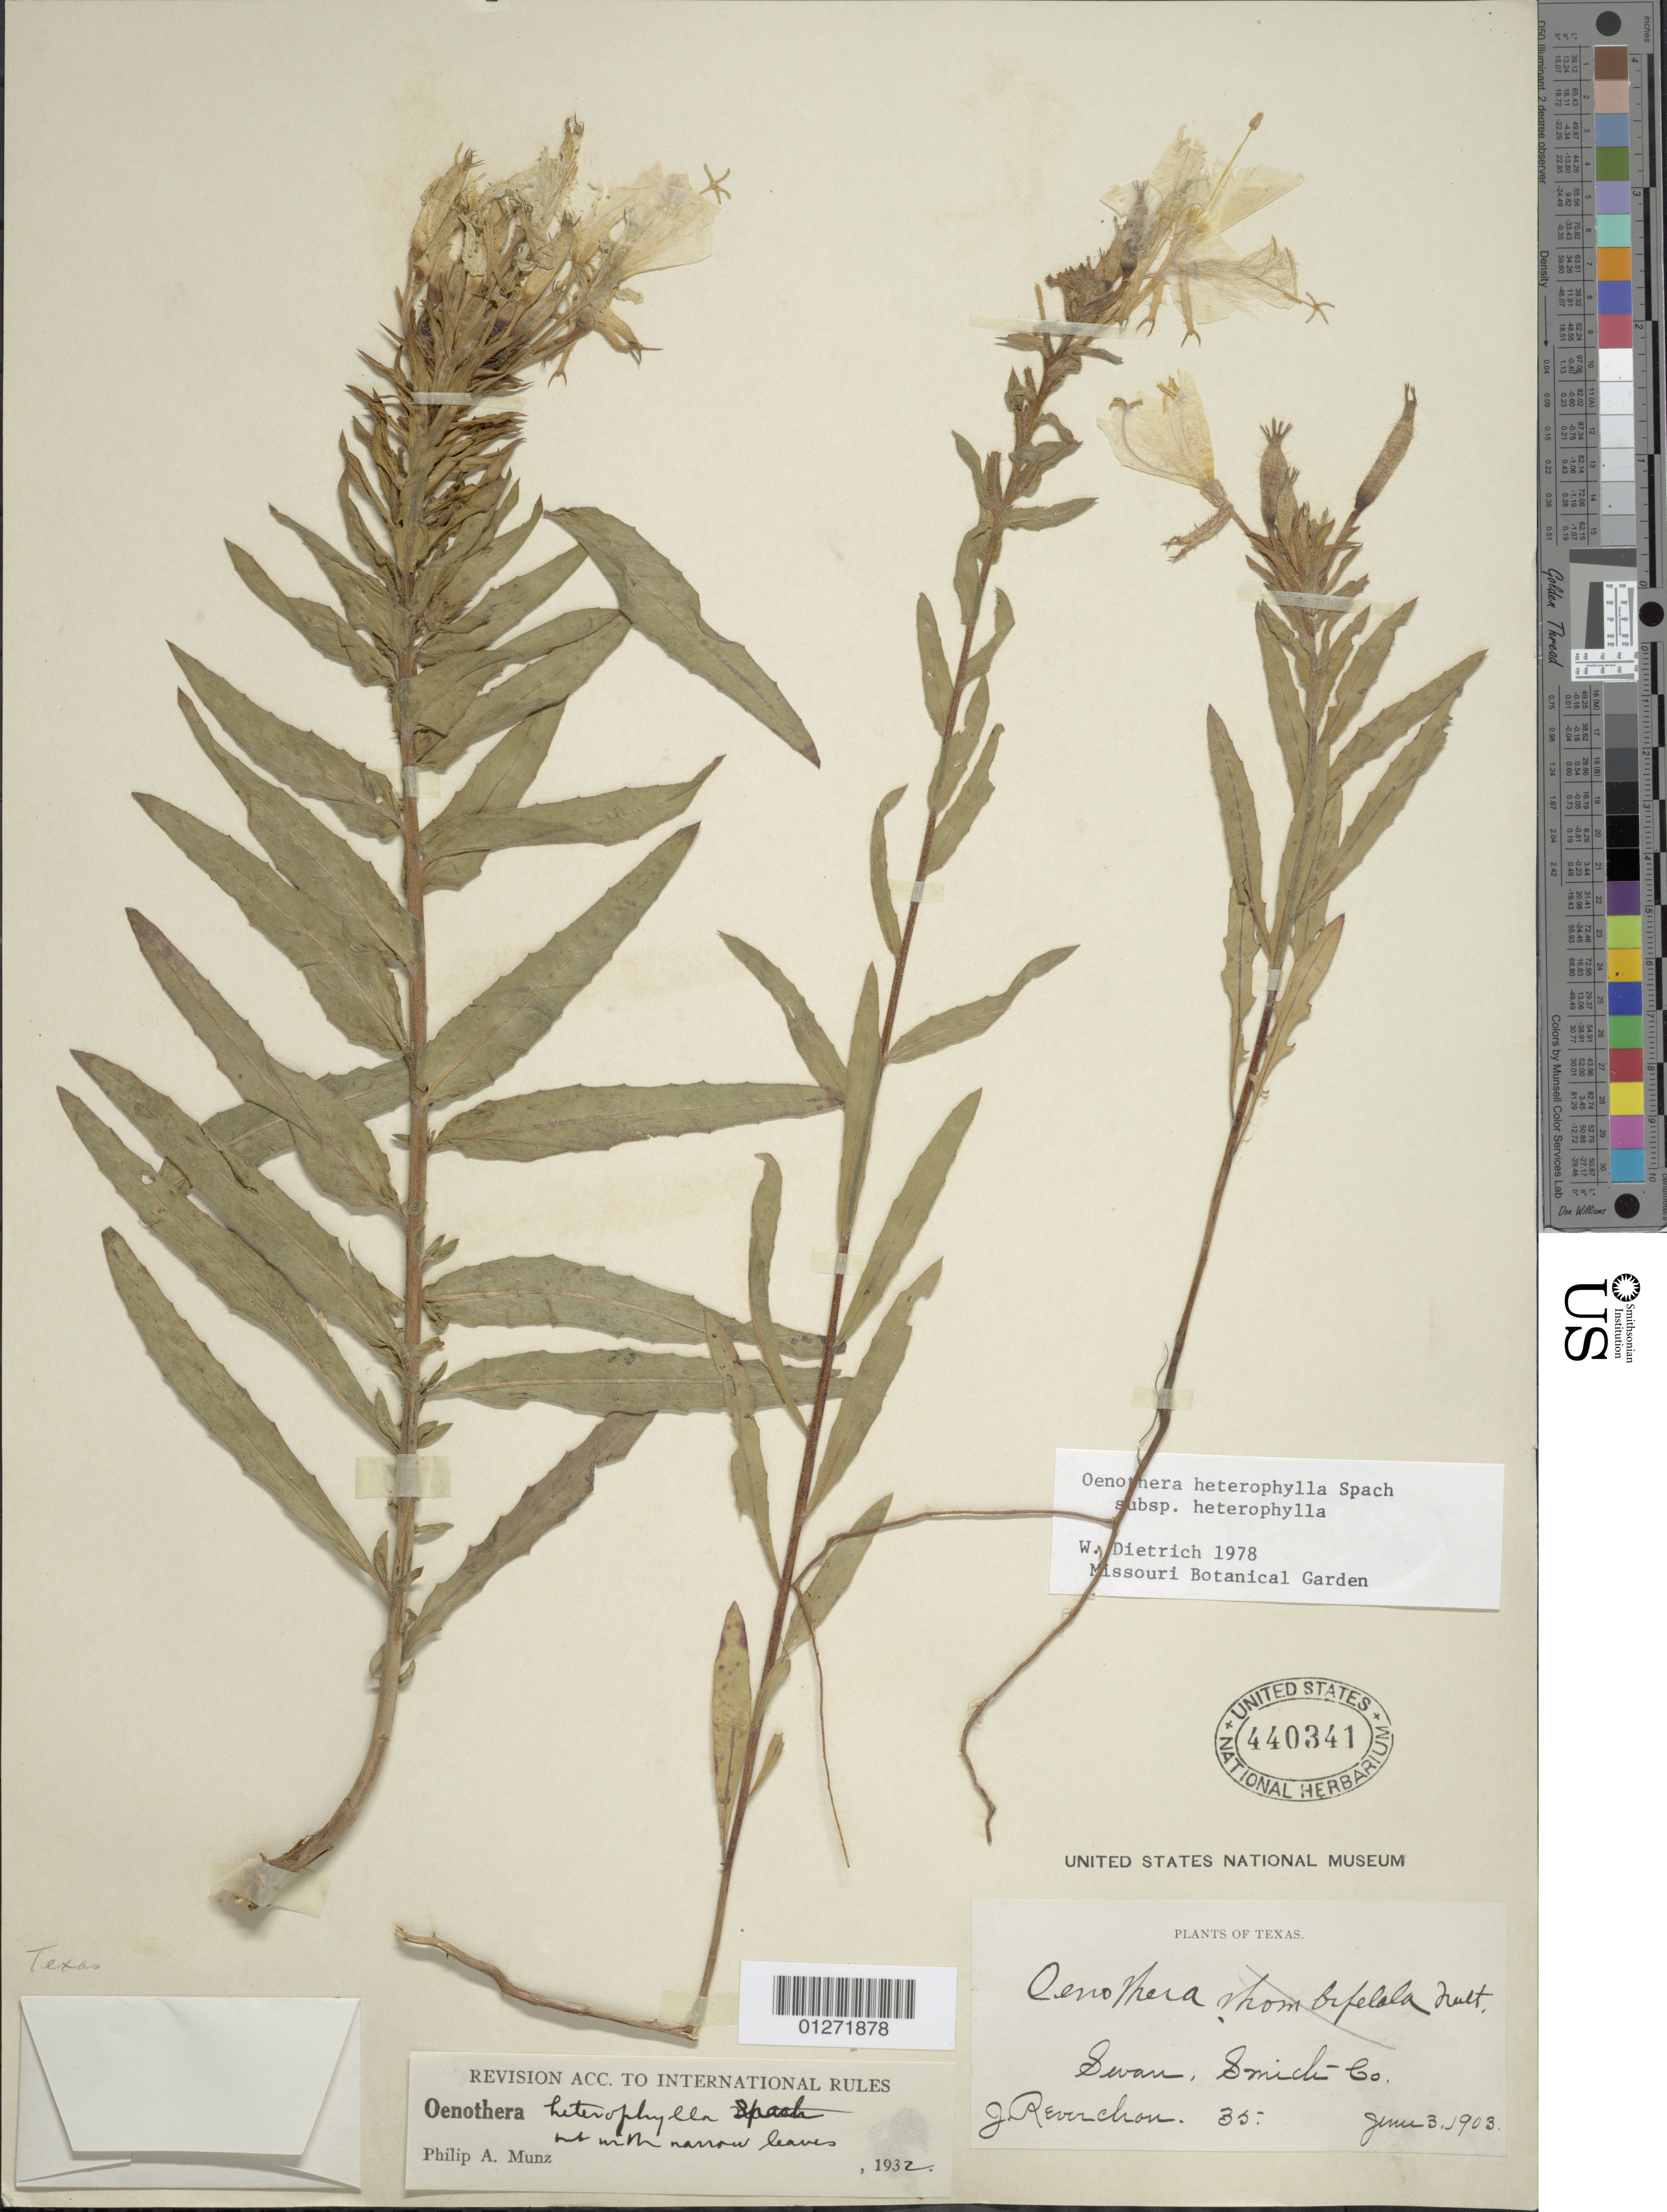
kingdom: Plantae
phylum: Tracheophyta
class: Magnoliopsida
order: Myrtales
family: Onagraceae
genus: Oenothera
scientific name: Oenothera heterophylla subsp. heterophylla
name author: Spach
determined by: Dietrich, W.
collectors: J. Reverchon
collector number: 35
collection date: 1903-06-03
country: United States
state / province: Texas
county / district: Smith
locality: Swan.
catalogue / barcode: US 440341